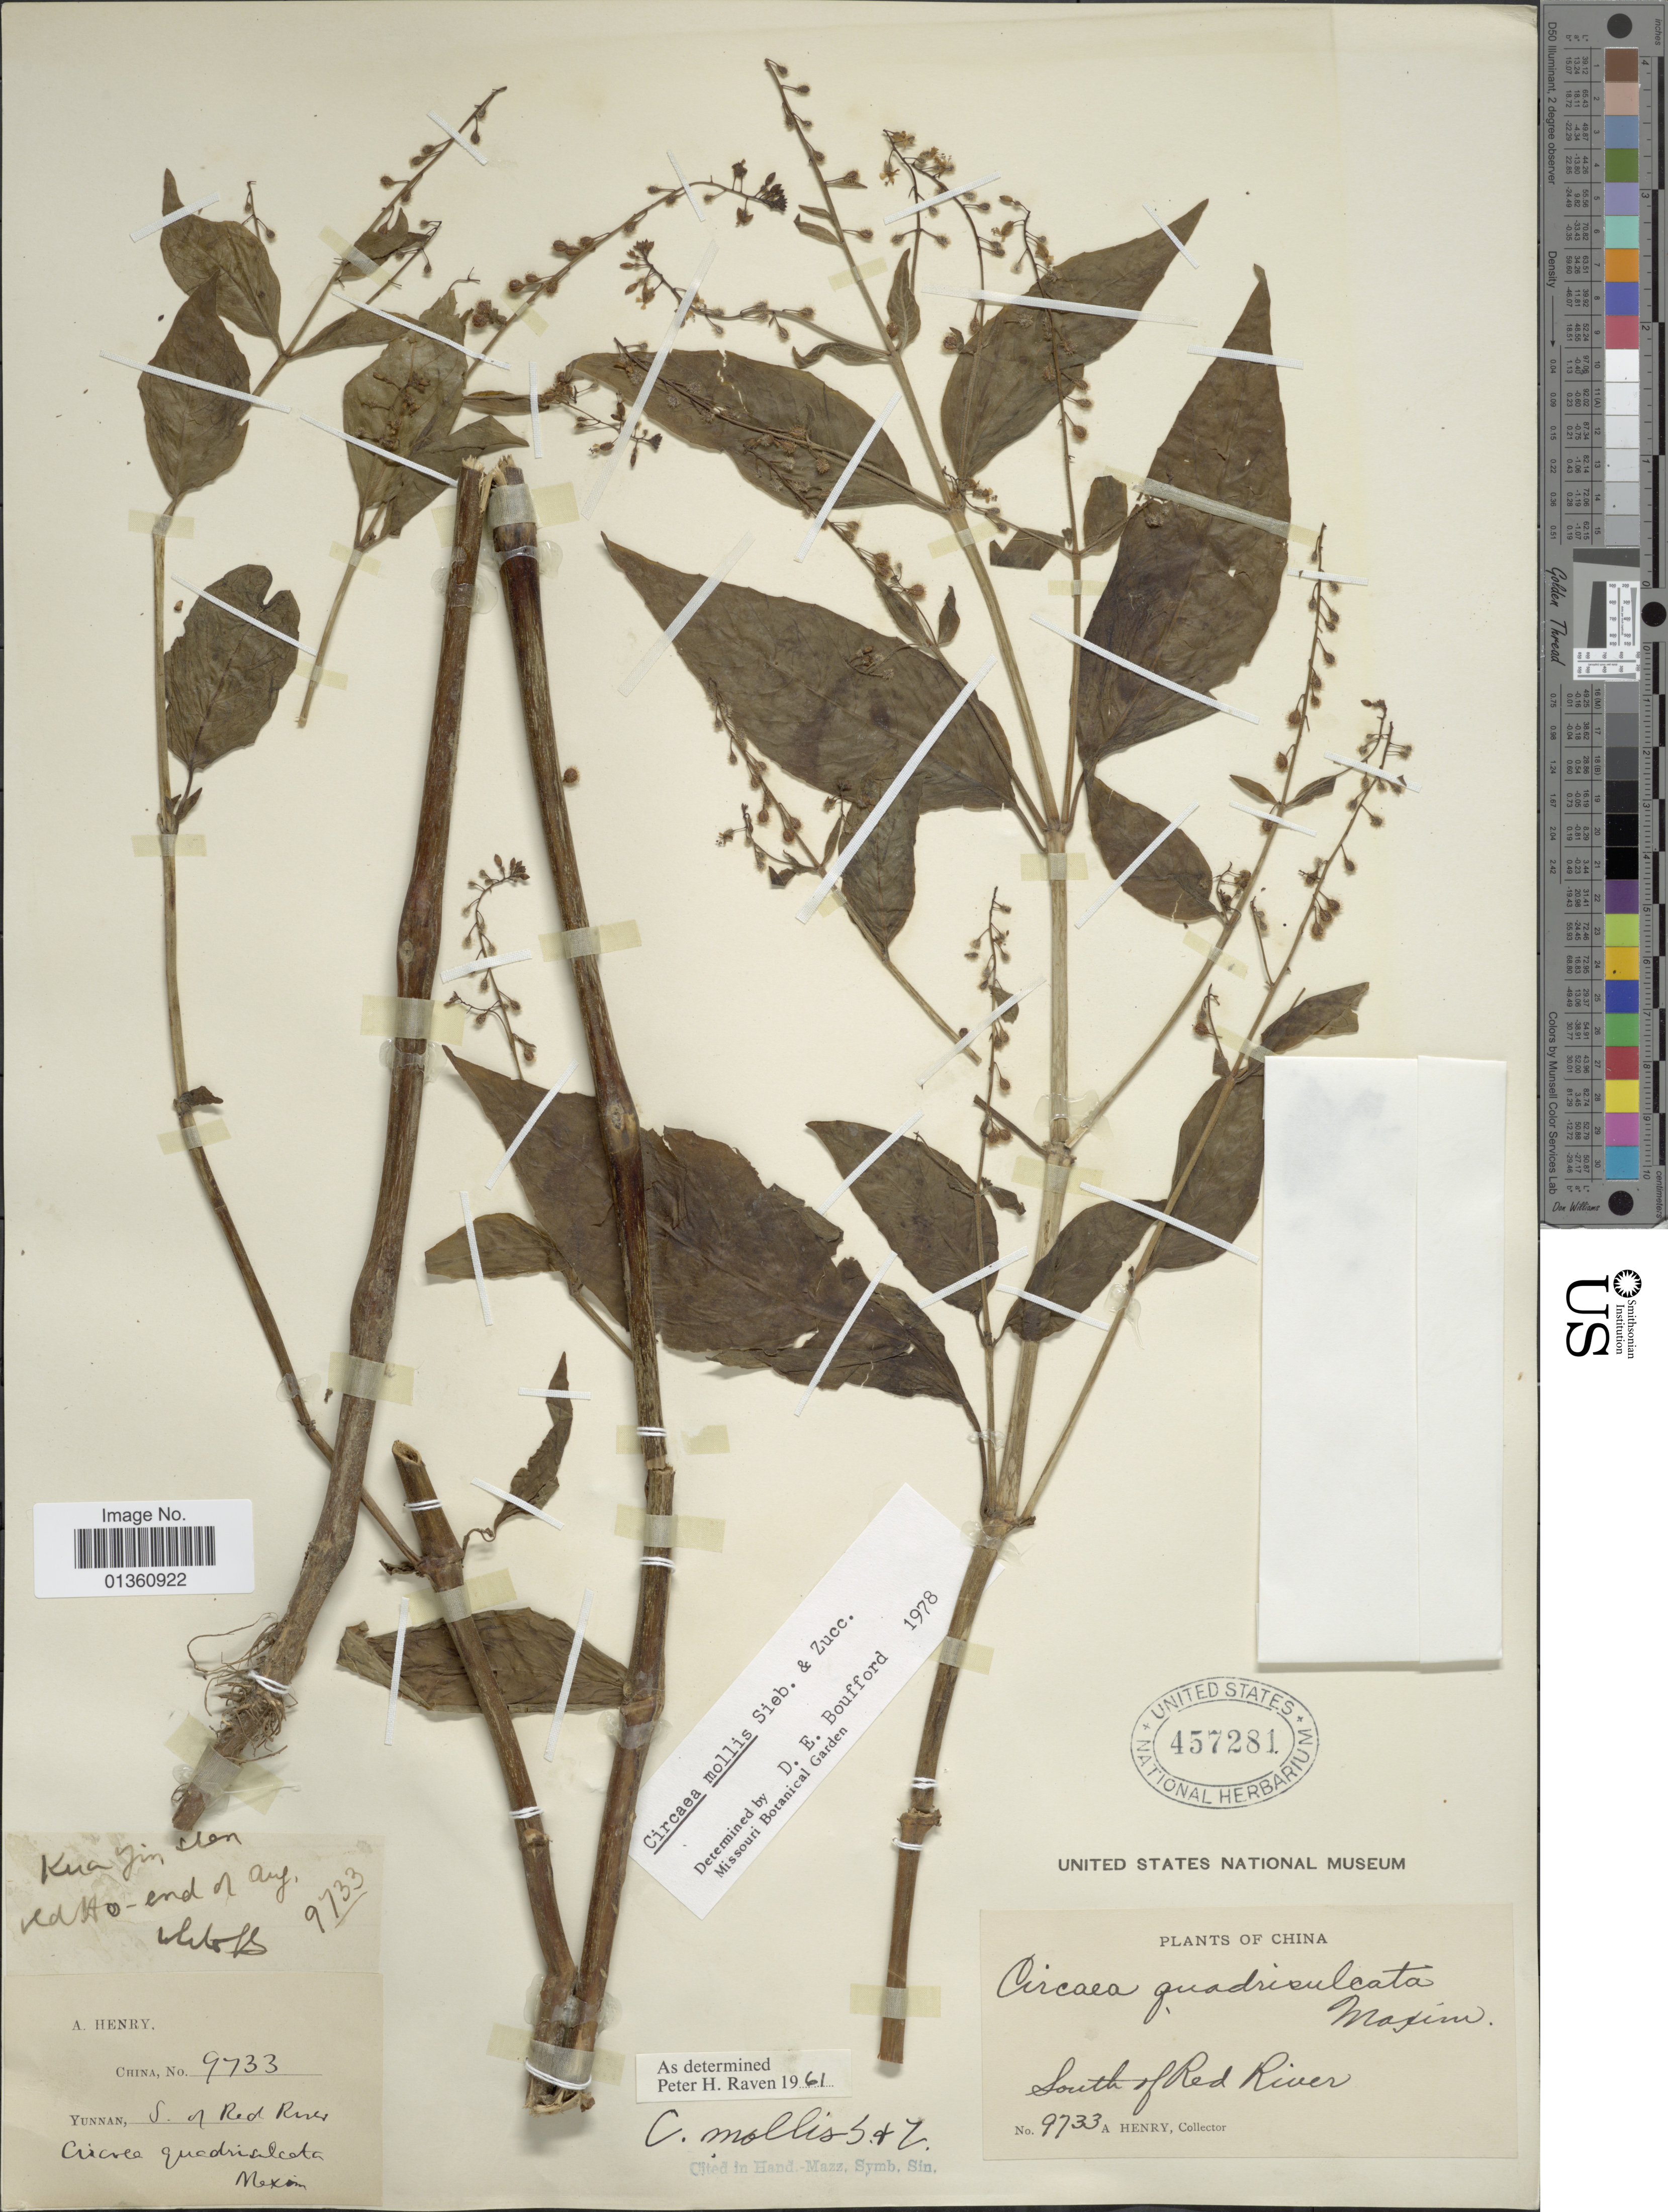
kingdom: Plantae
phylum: Tracheophyta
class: Magnoliopsida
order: Myrtales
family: Onagraceae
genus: Circaea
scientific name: Circaea mollis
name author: Siebold & Zucc.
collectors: A. Henry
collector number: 9733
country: China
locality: South of Red River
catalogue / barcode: US 457281